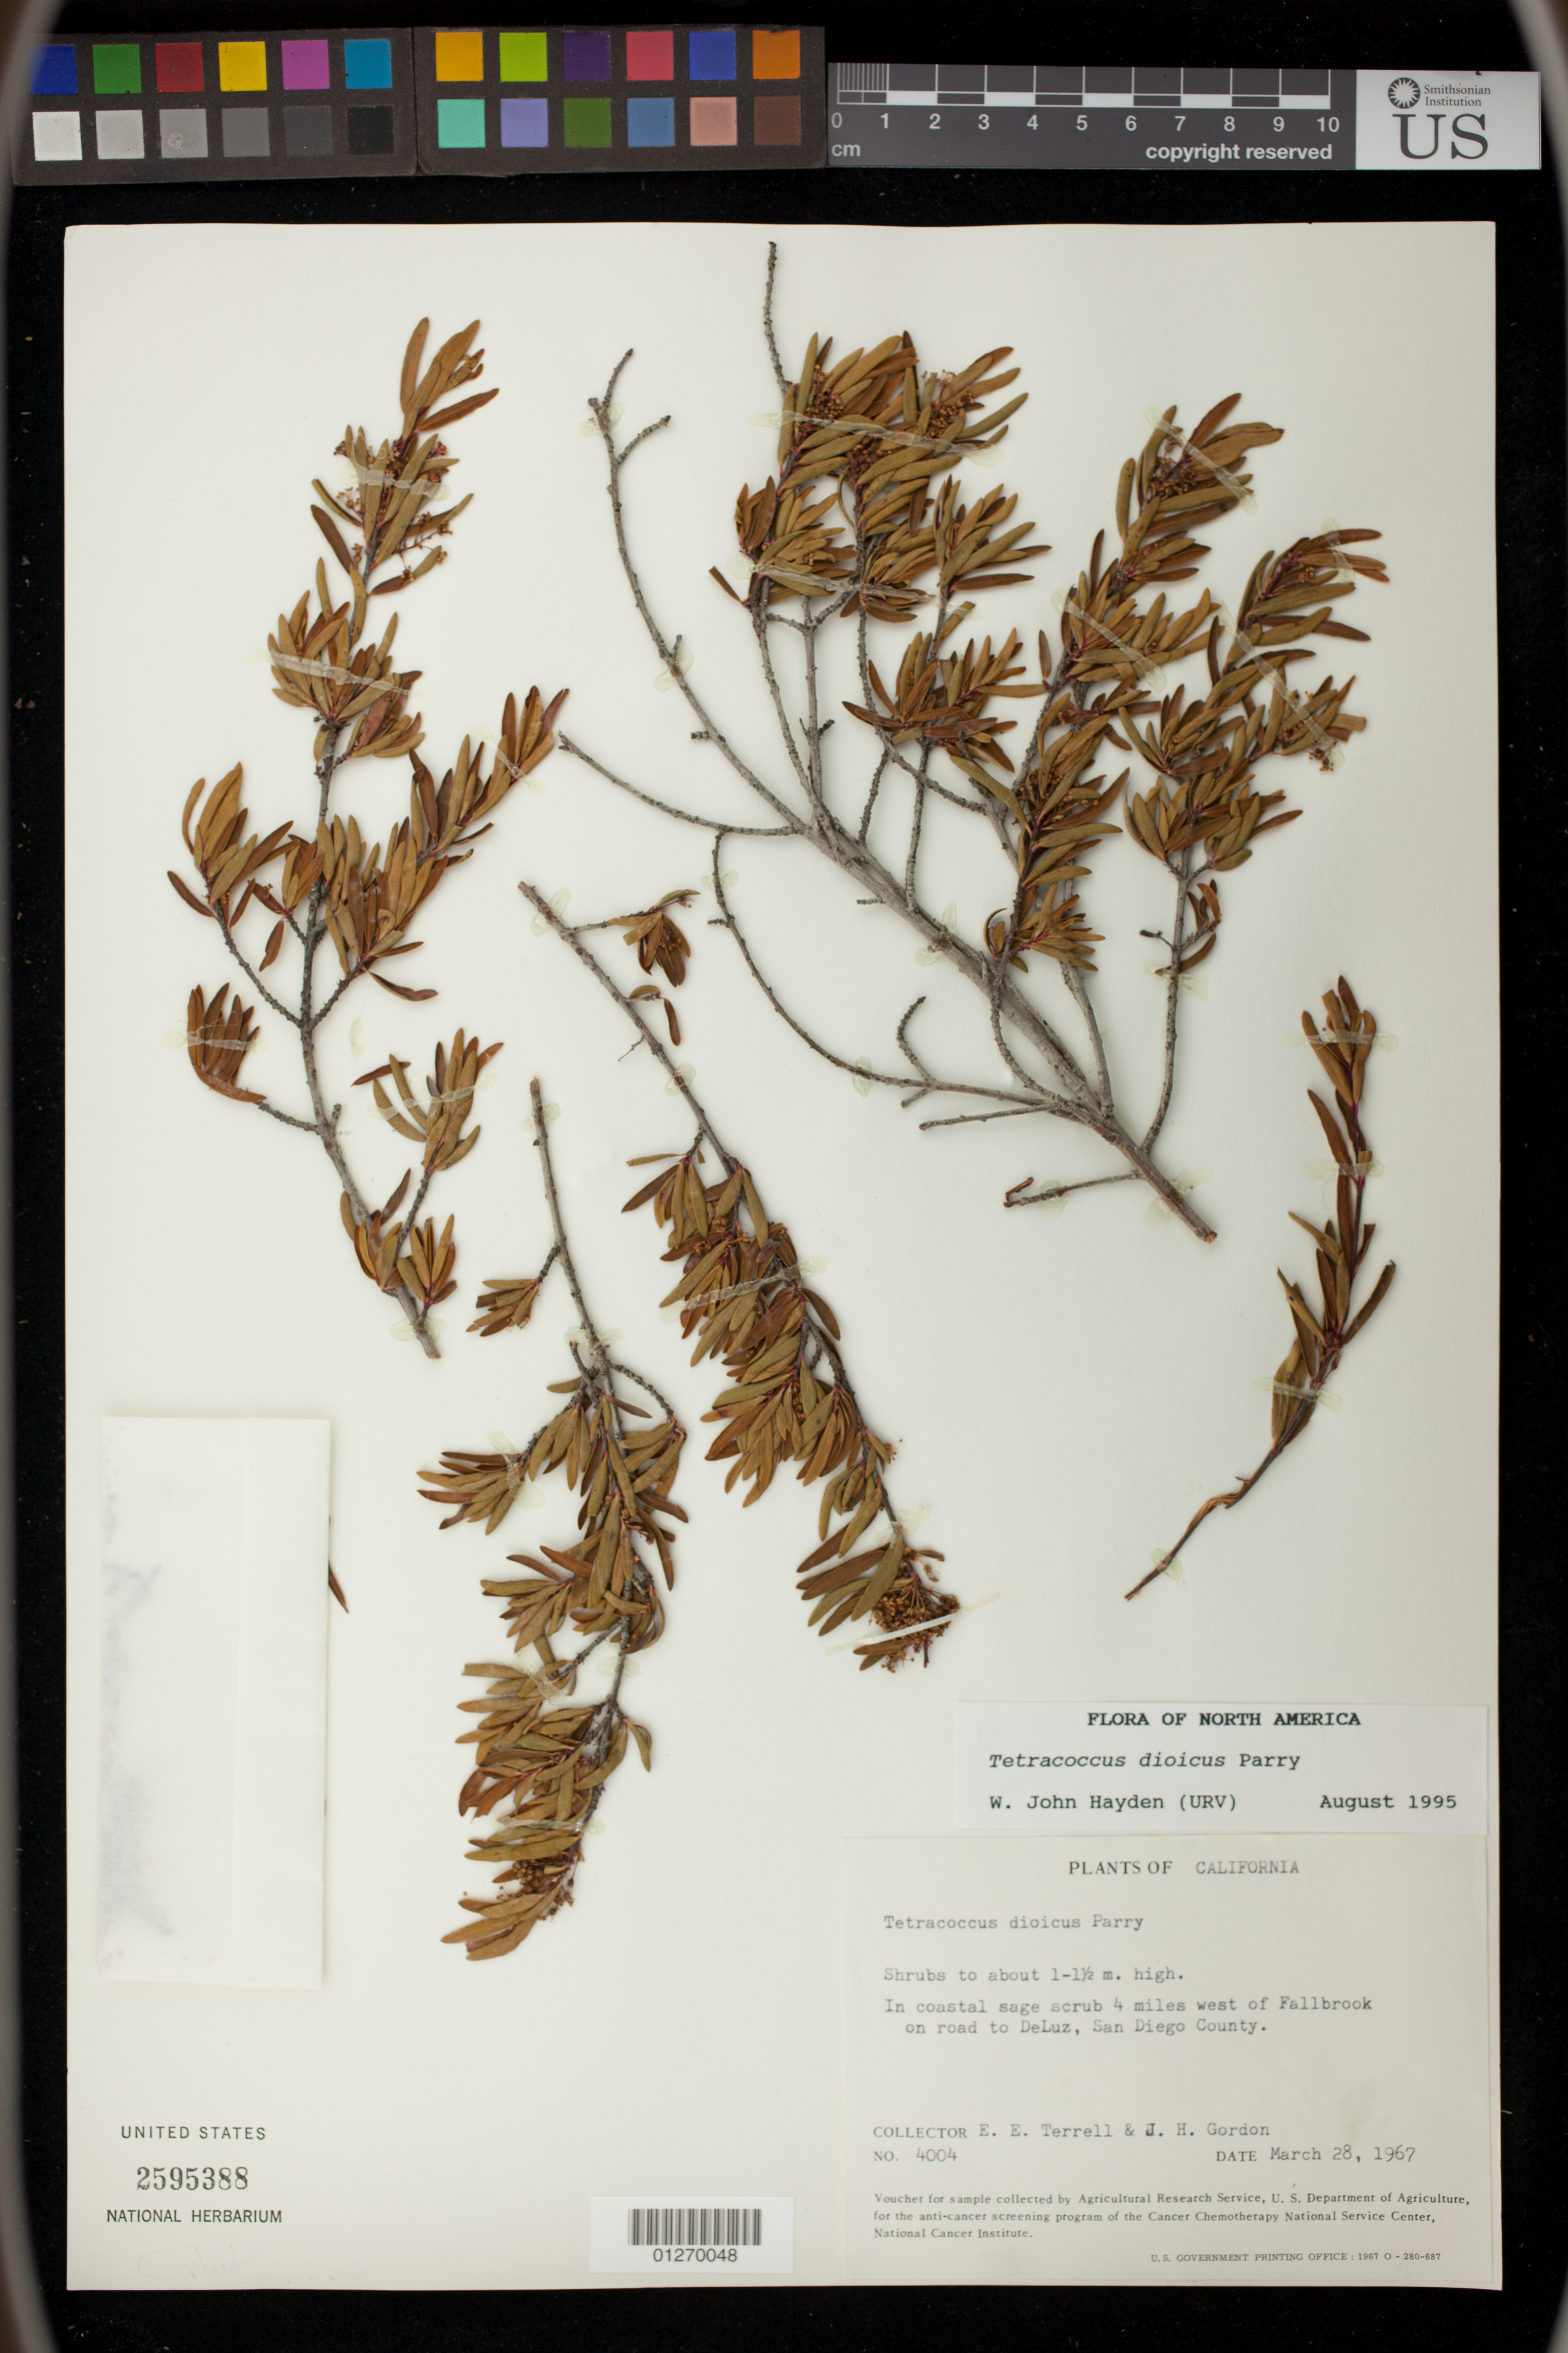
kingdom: Plantae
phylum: Tracheophyta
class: Magnoliopsida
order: Malpighiales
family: Picrodendraceae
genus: Tetracoccus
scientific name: Tetracoccus dioicus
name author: Parry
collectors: Terrell & -. Gordon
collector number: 4004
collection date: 1967-03-28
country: United States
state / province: California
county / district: San Diego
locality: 4 miles west of Fallbrook on road to DeLuz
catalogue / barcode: US 2595388